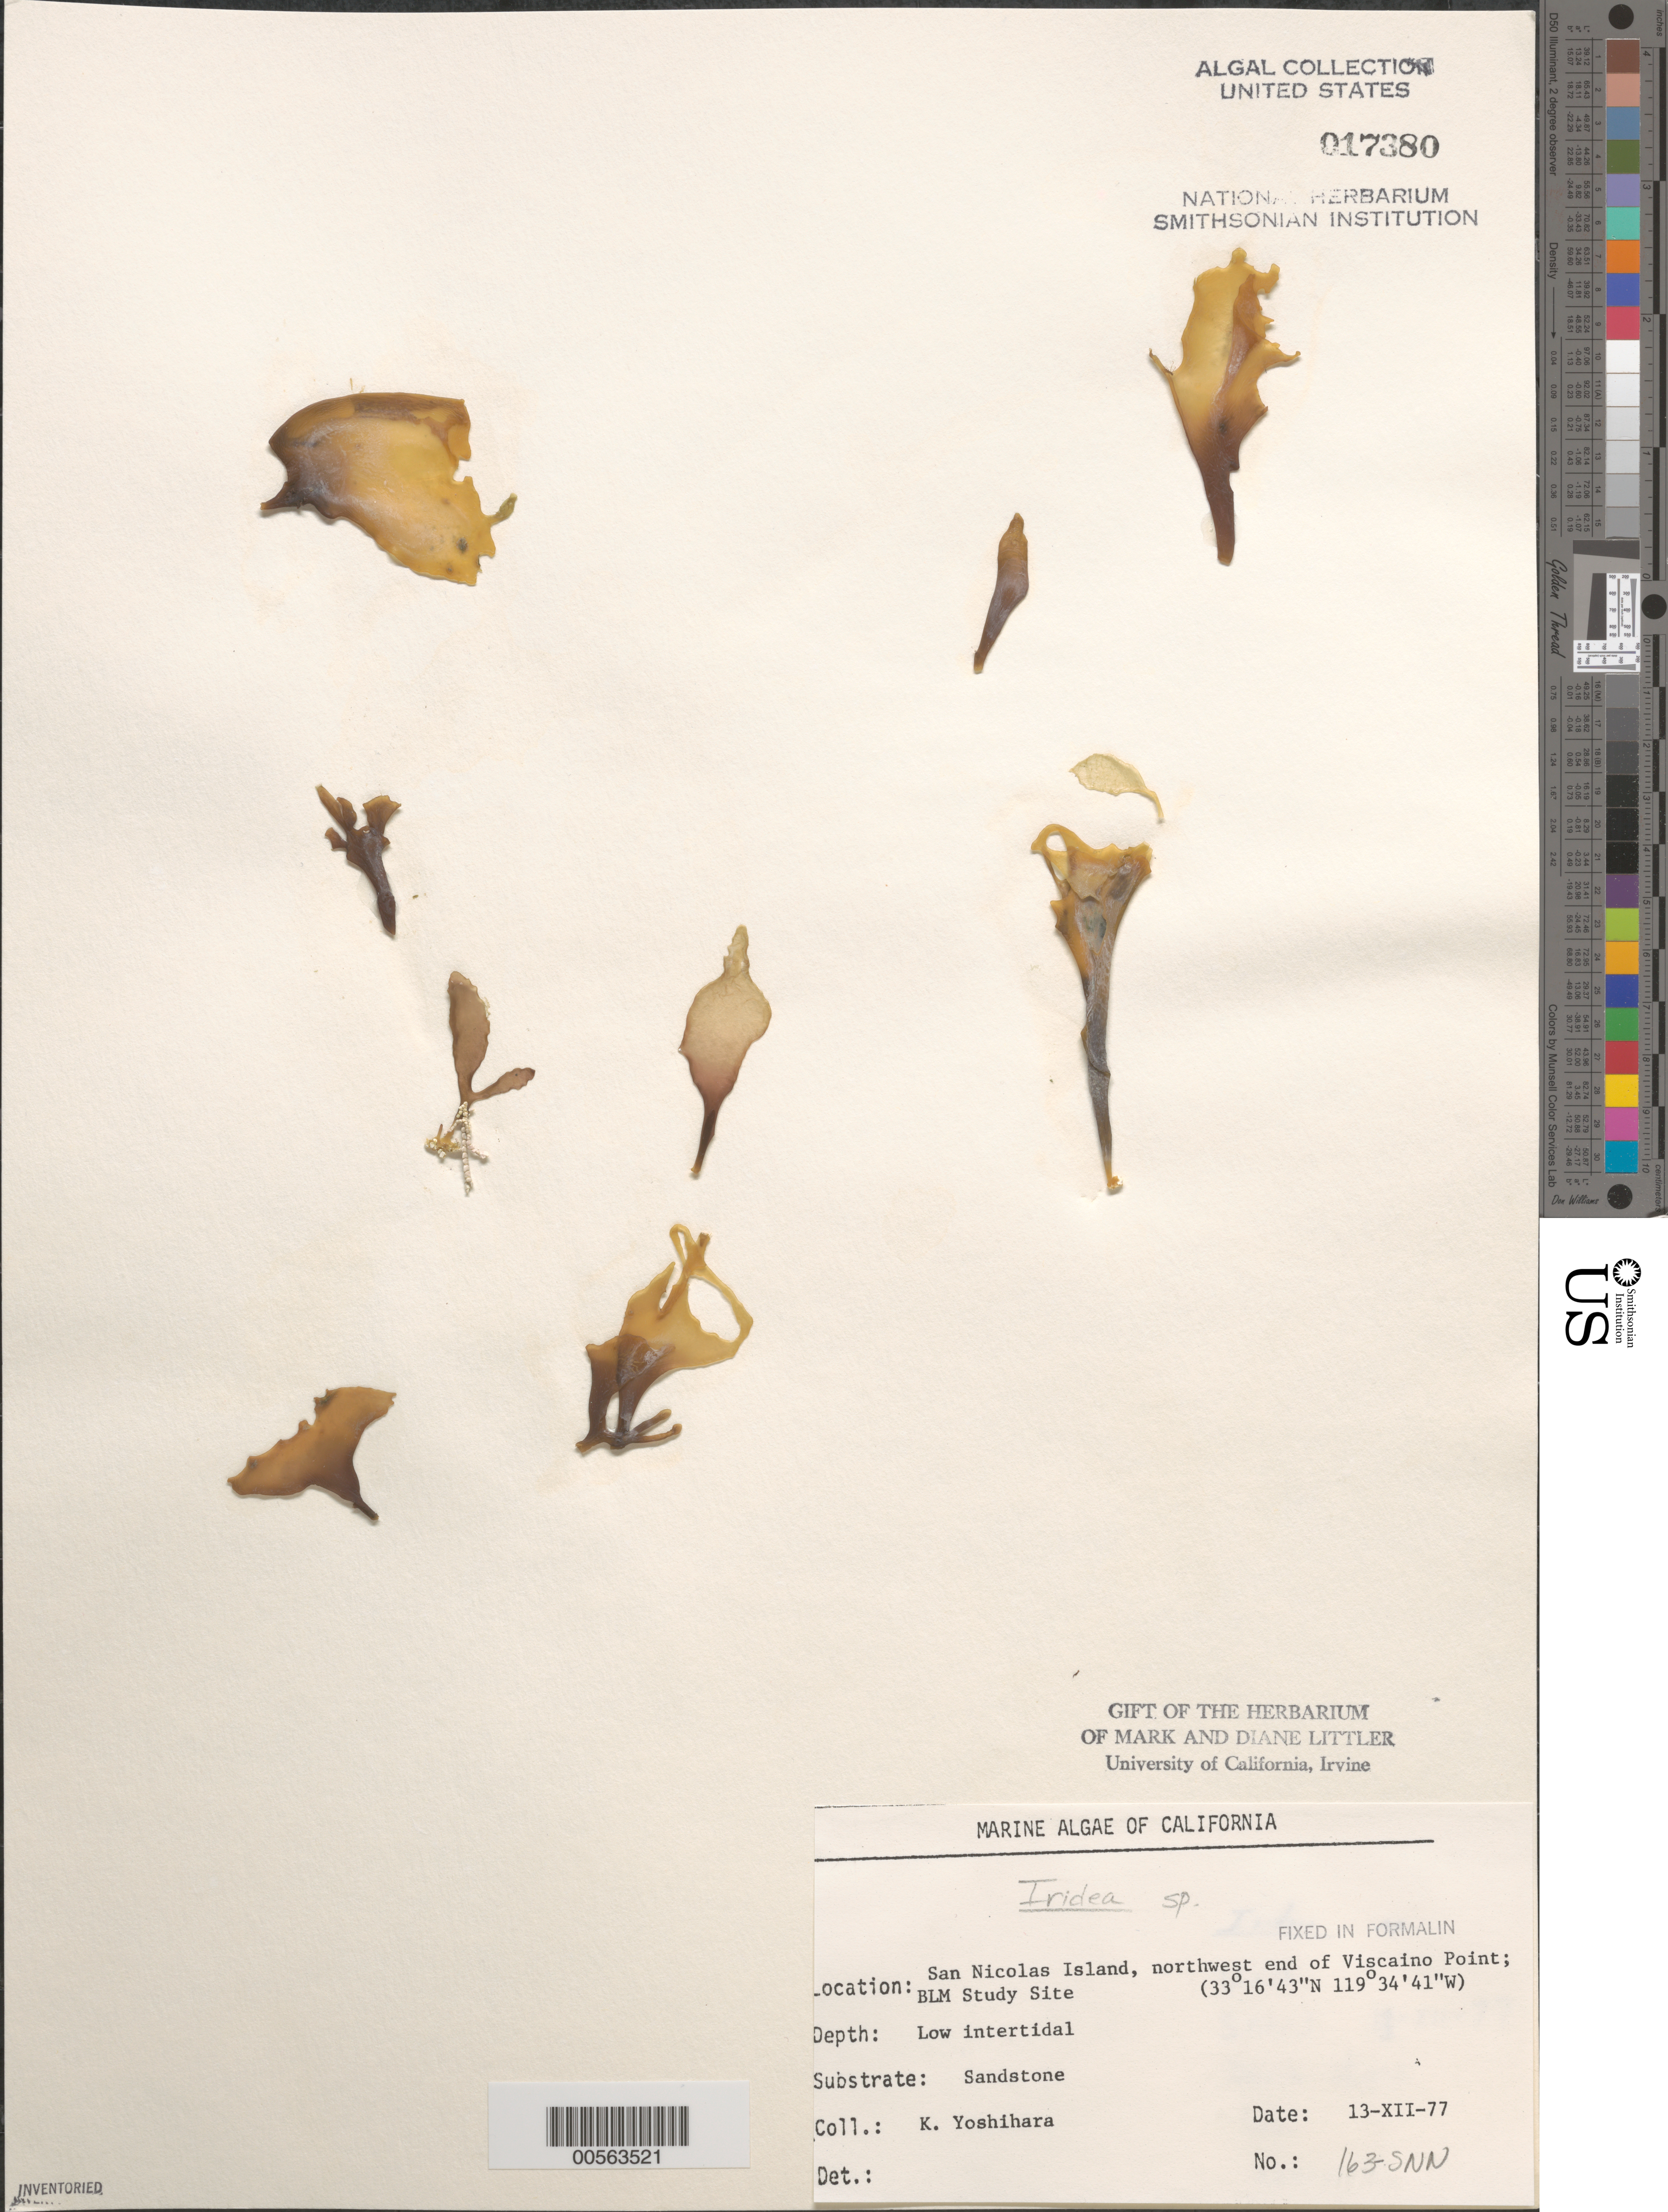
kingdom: Plantae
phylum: Rhodophyta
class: Florideophyceae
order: Gigartinales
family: Gigartinaceae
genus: Iridaea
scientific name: Iridaea sp.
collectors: K. Yoshihara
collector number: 163-snn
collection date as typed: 13 Dec 1977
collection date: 1977-12-13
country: United States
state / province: California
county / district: Ventura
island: San Nicolas Island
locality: Viscaino Point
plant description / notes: BLM-SOCALBIGHT Rocky Intertidal Survey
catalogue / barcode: US 17380